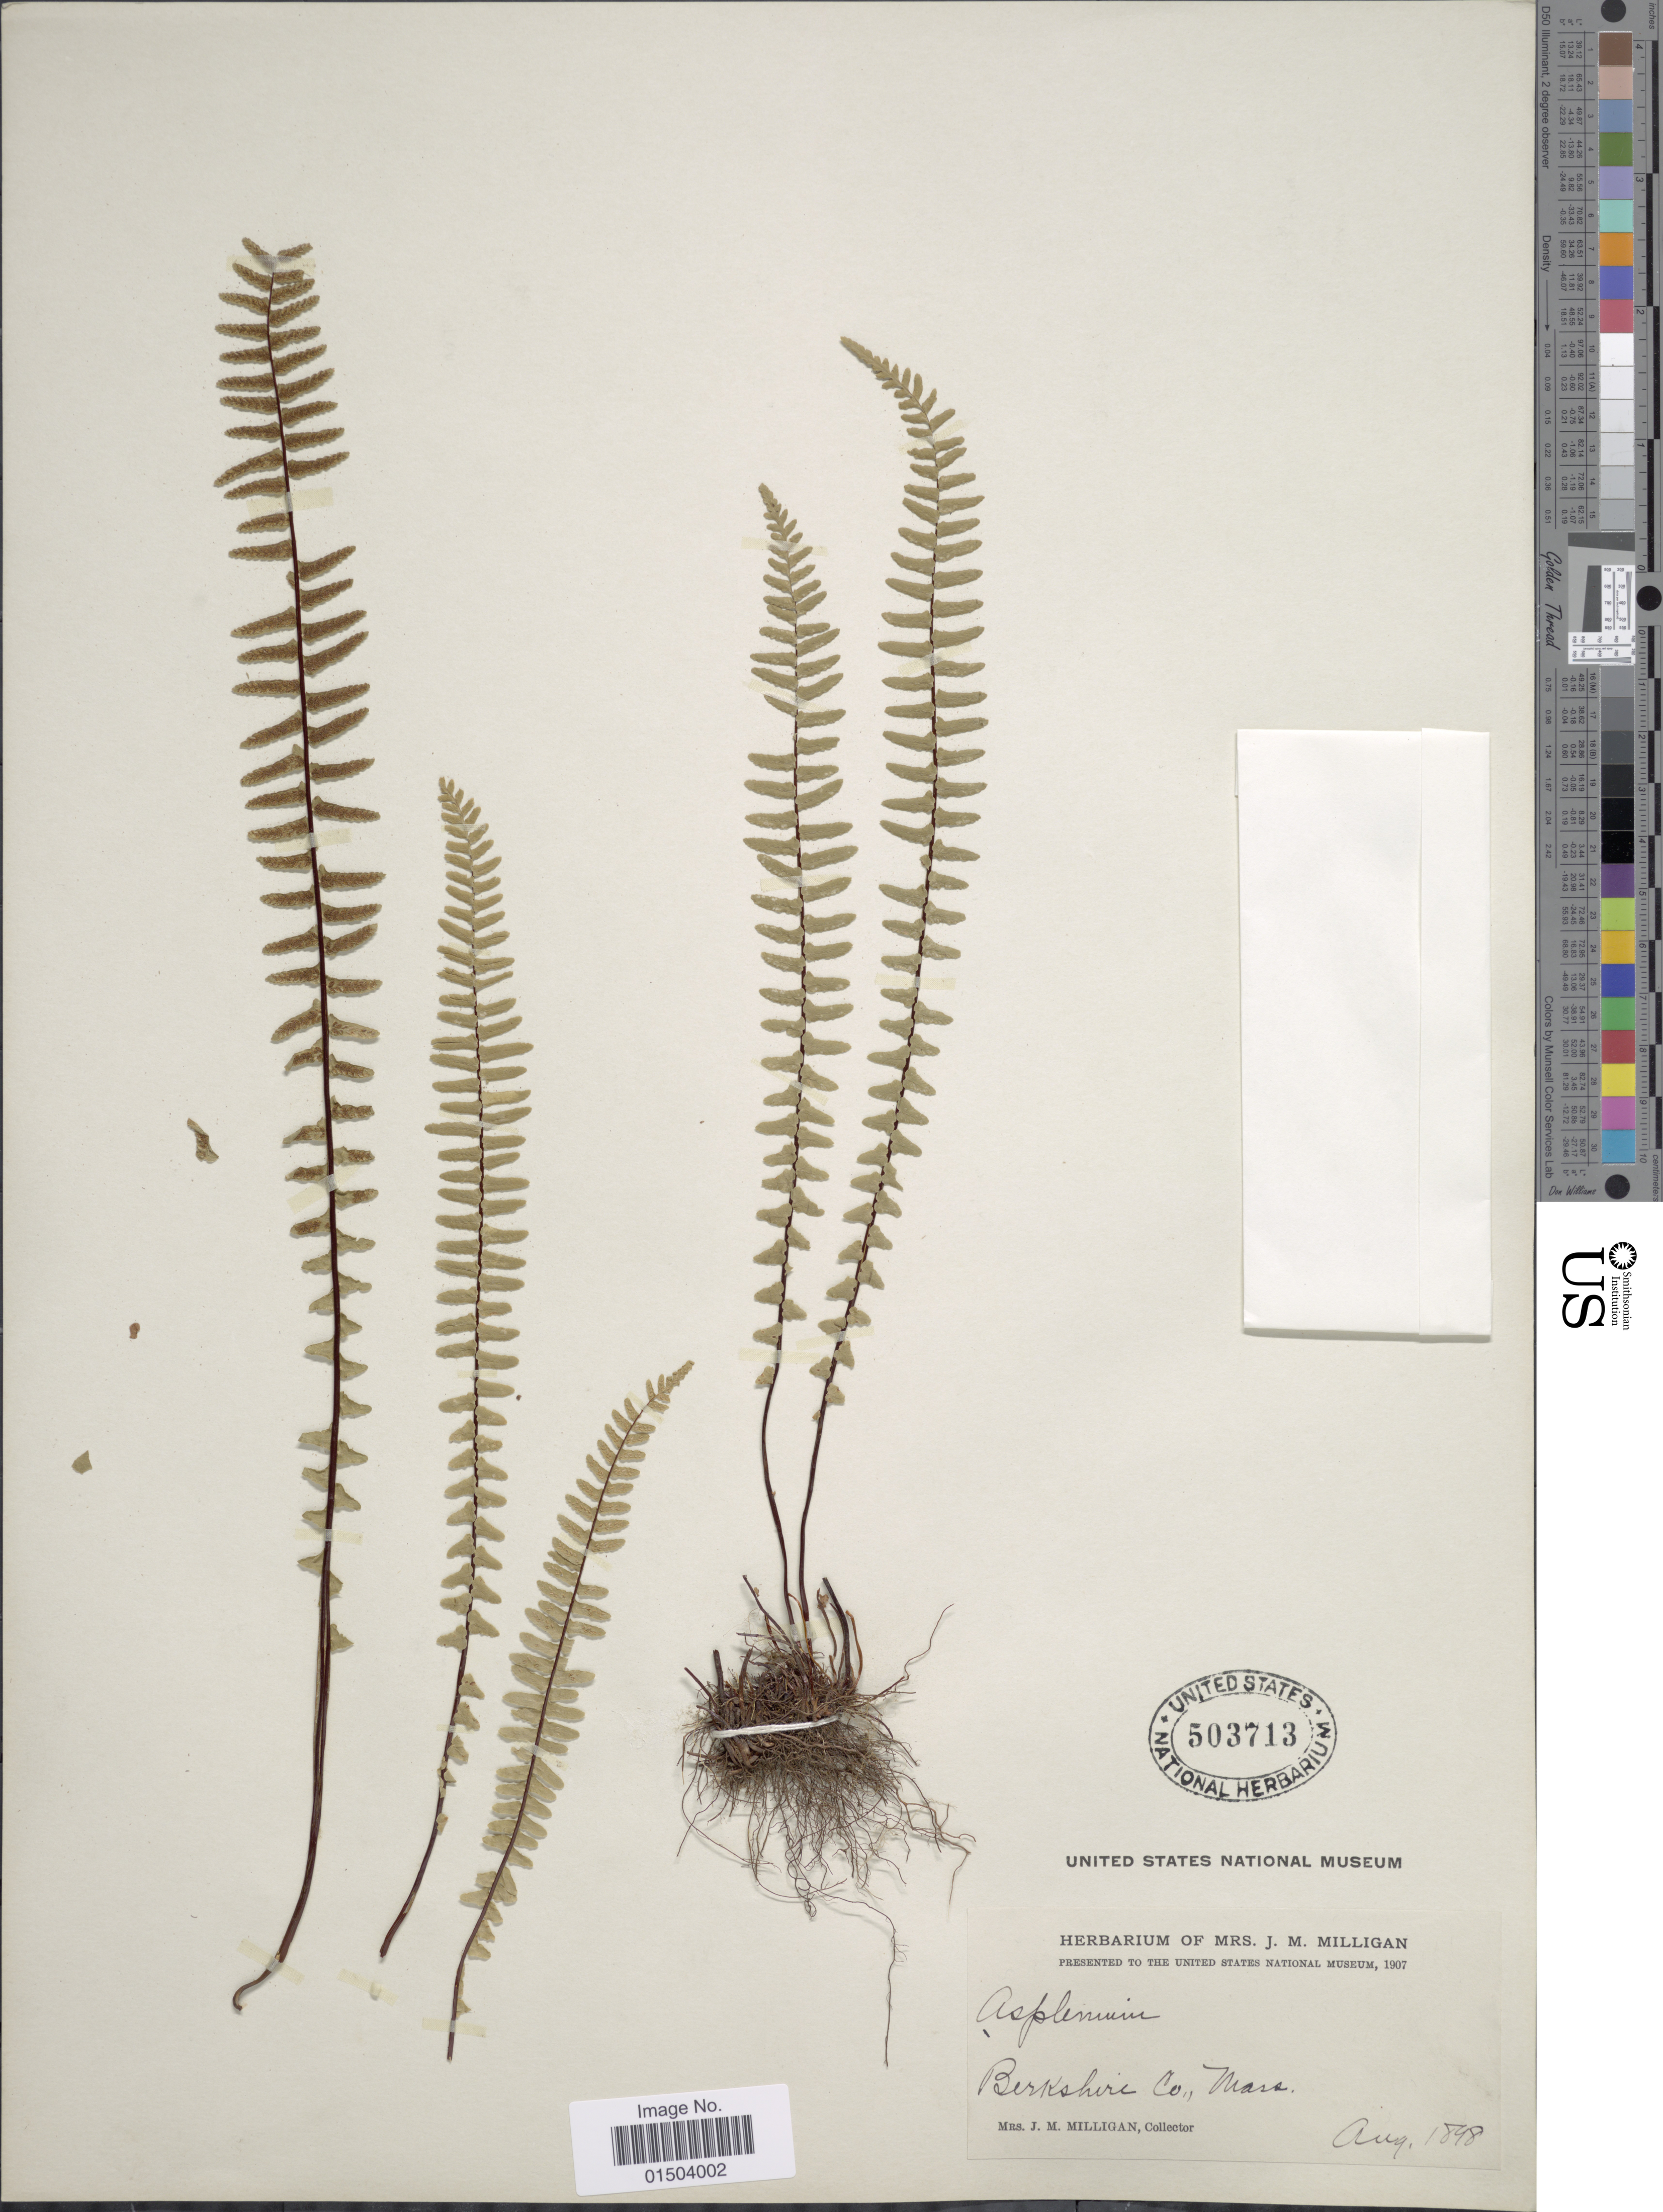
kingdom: Plantae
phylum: Tracheophyta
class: Polypodiopsida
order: Polypodiales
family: Aspleniaceae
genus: Asplenium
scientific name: Asplenium platyneuron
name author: (L.) Britton, Stearns & Poggenb.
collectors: J. Milligan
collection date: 1898-08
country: United States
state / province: Massachusetts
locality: Berkshire Co.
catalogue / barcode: US 503713